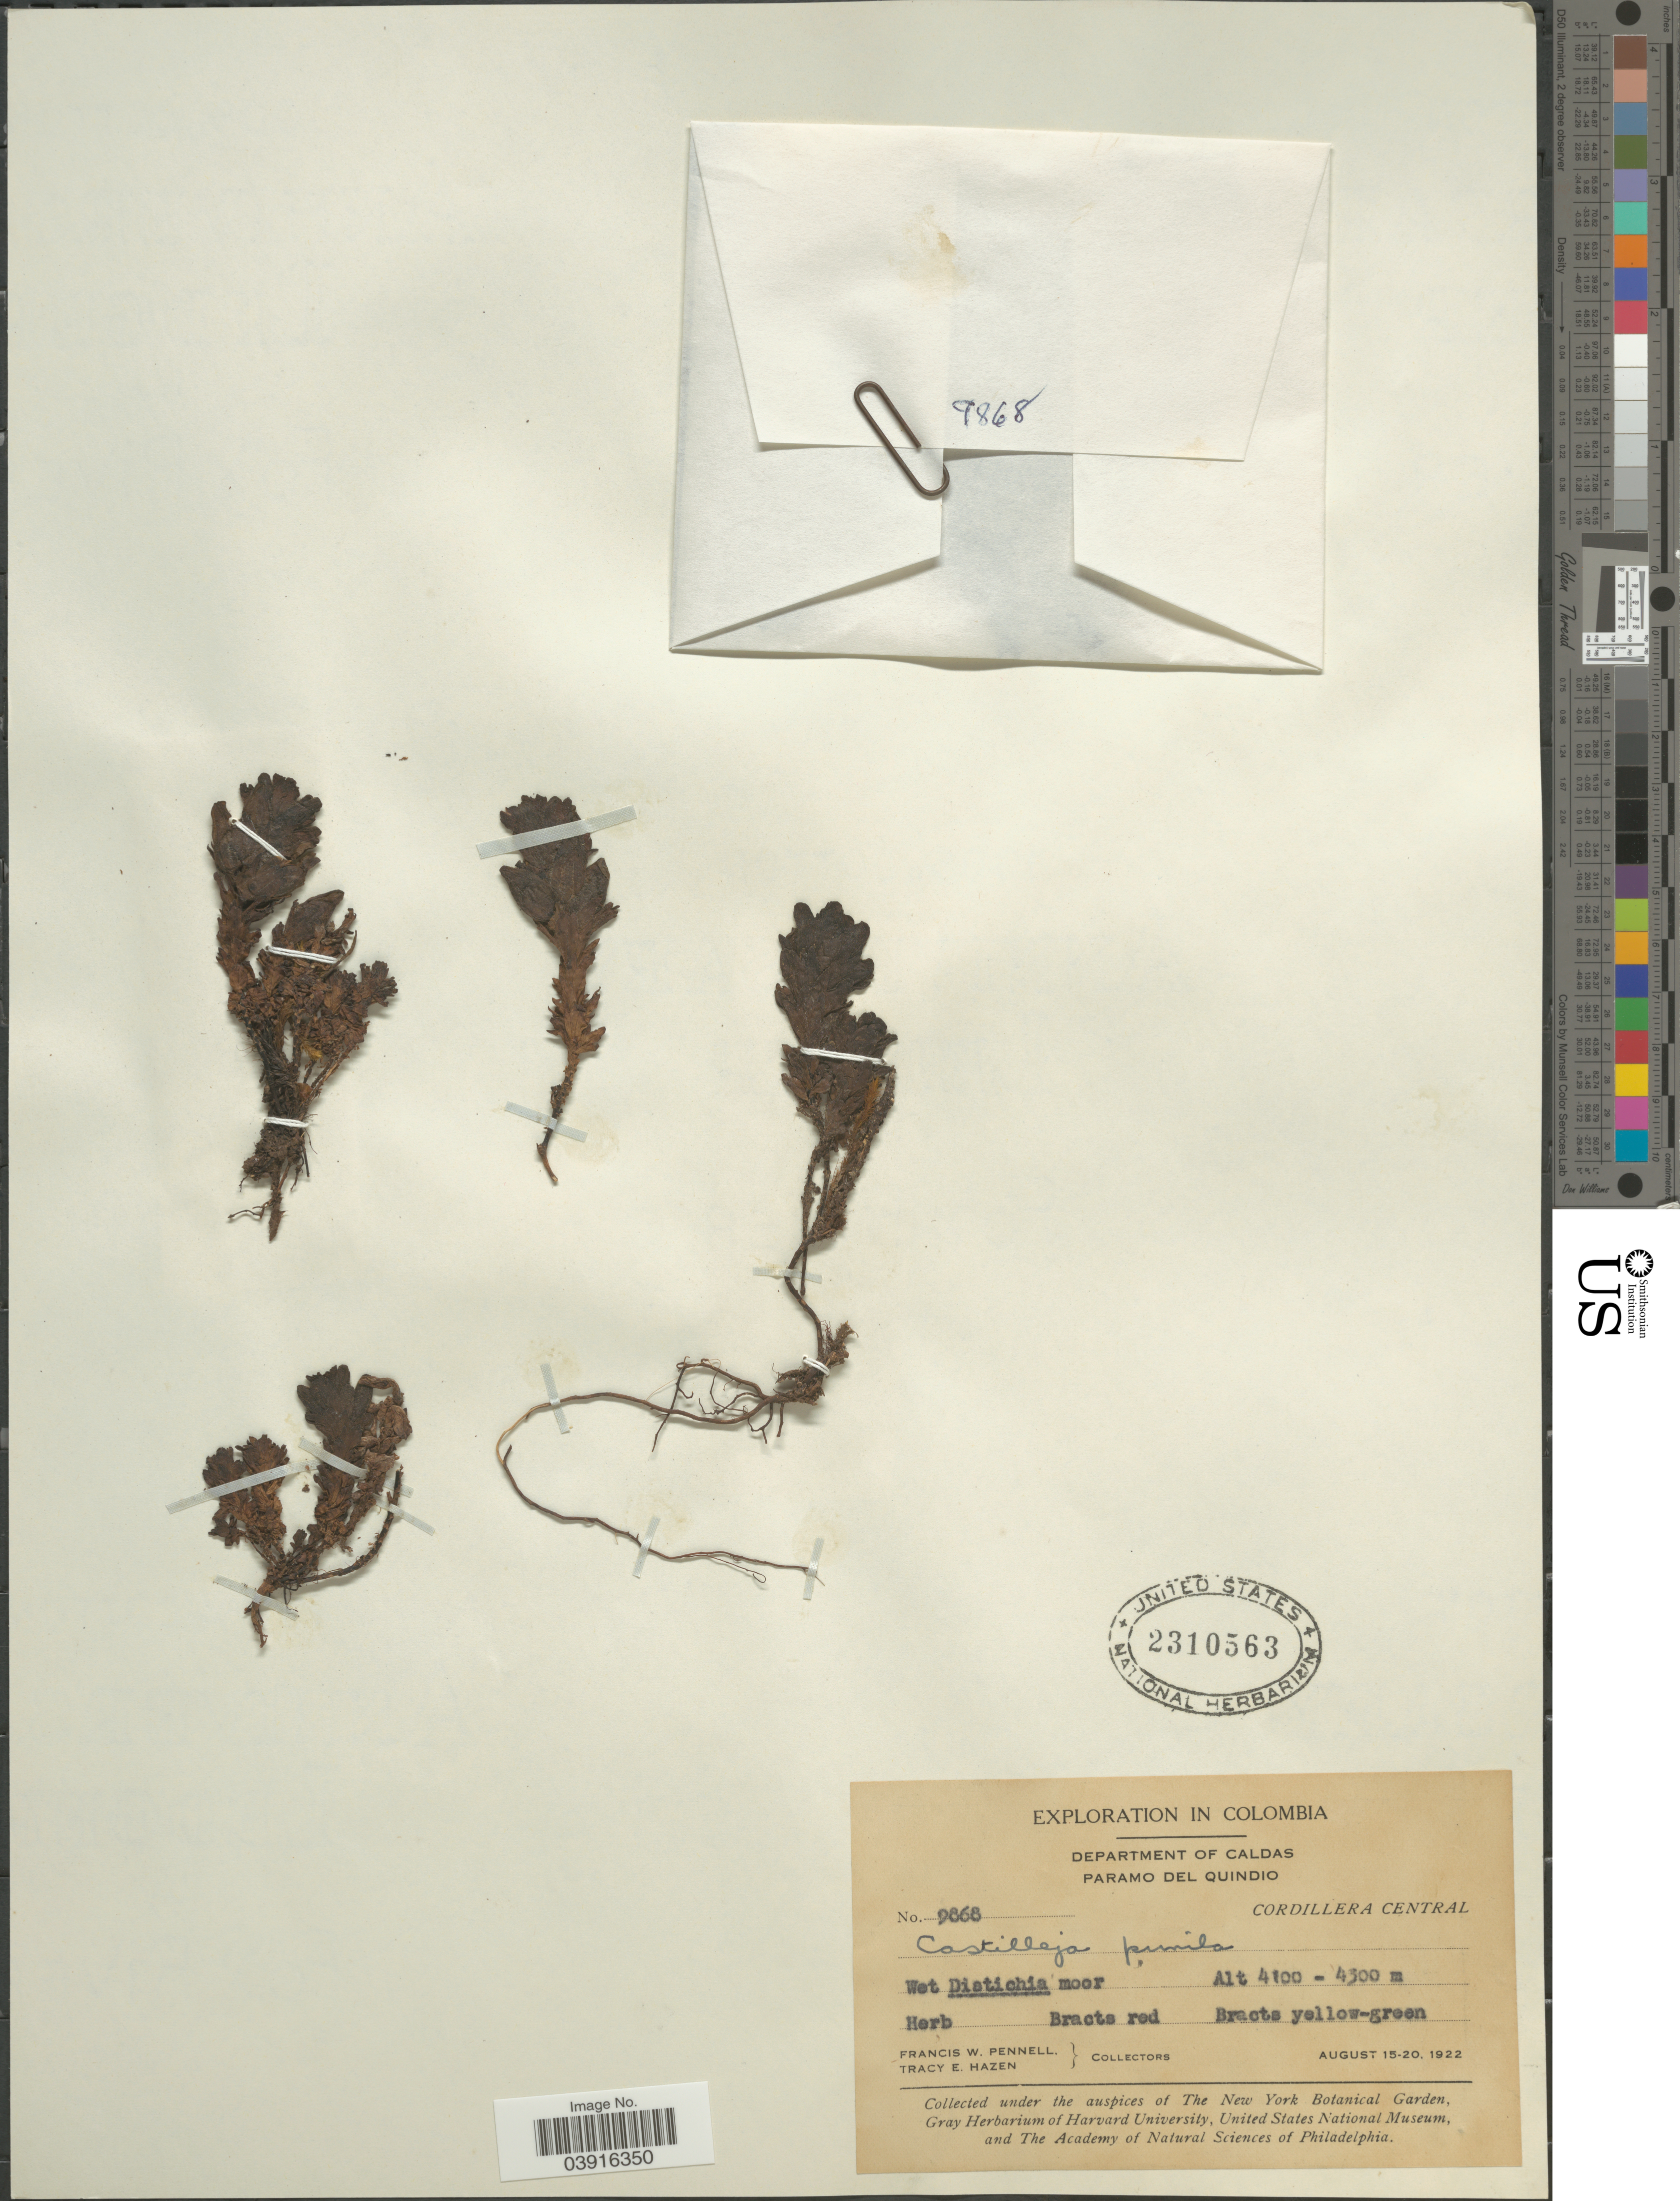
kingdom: Plantae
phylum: Tracheophyta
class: Magnoliopsida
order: Lamiales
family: Orobanchaceae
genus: Castilleja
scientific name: Castilleja pumila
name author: (Benth.) Wedd.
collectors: F. W. Pennell & T. E. Hazen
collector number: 9868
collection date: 1922-08-15/1922-08-20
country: Colombia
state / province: Caldas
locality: Department of Caldas. Paramo del Quindio. Cordillera Central.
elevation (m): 4100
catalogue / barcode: US 2310563